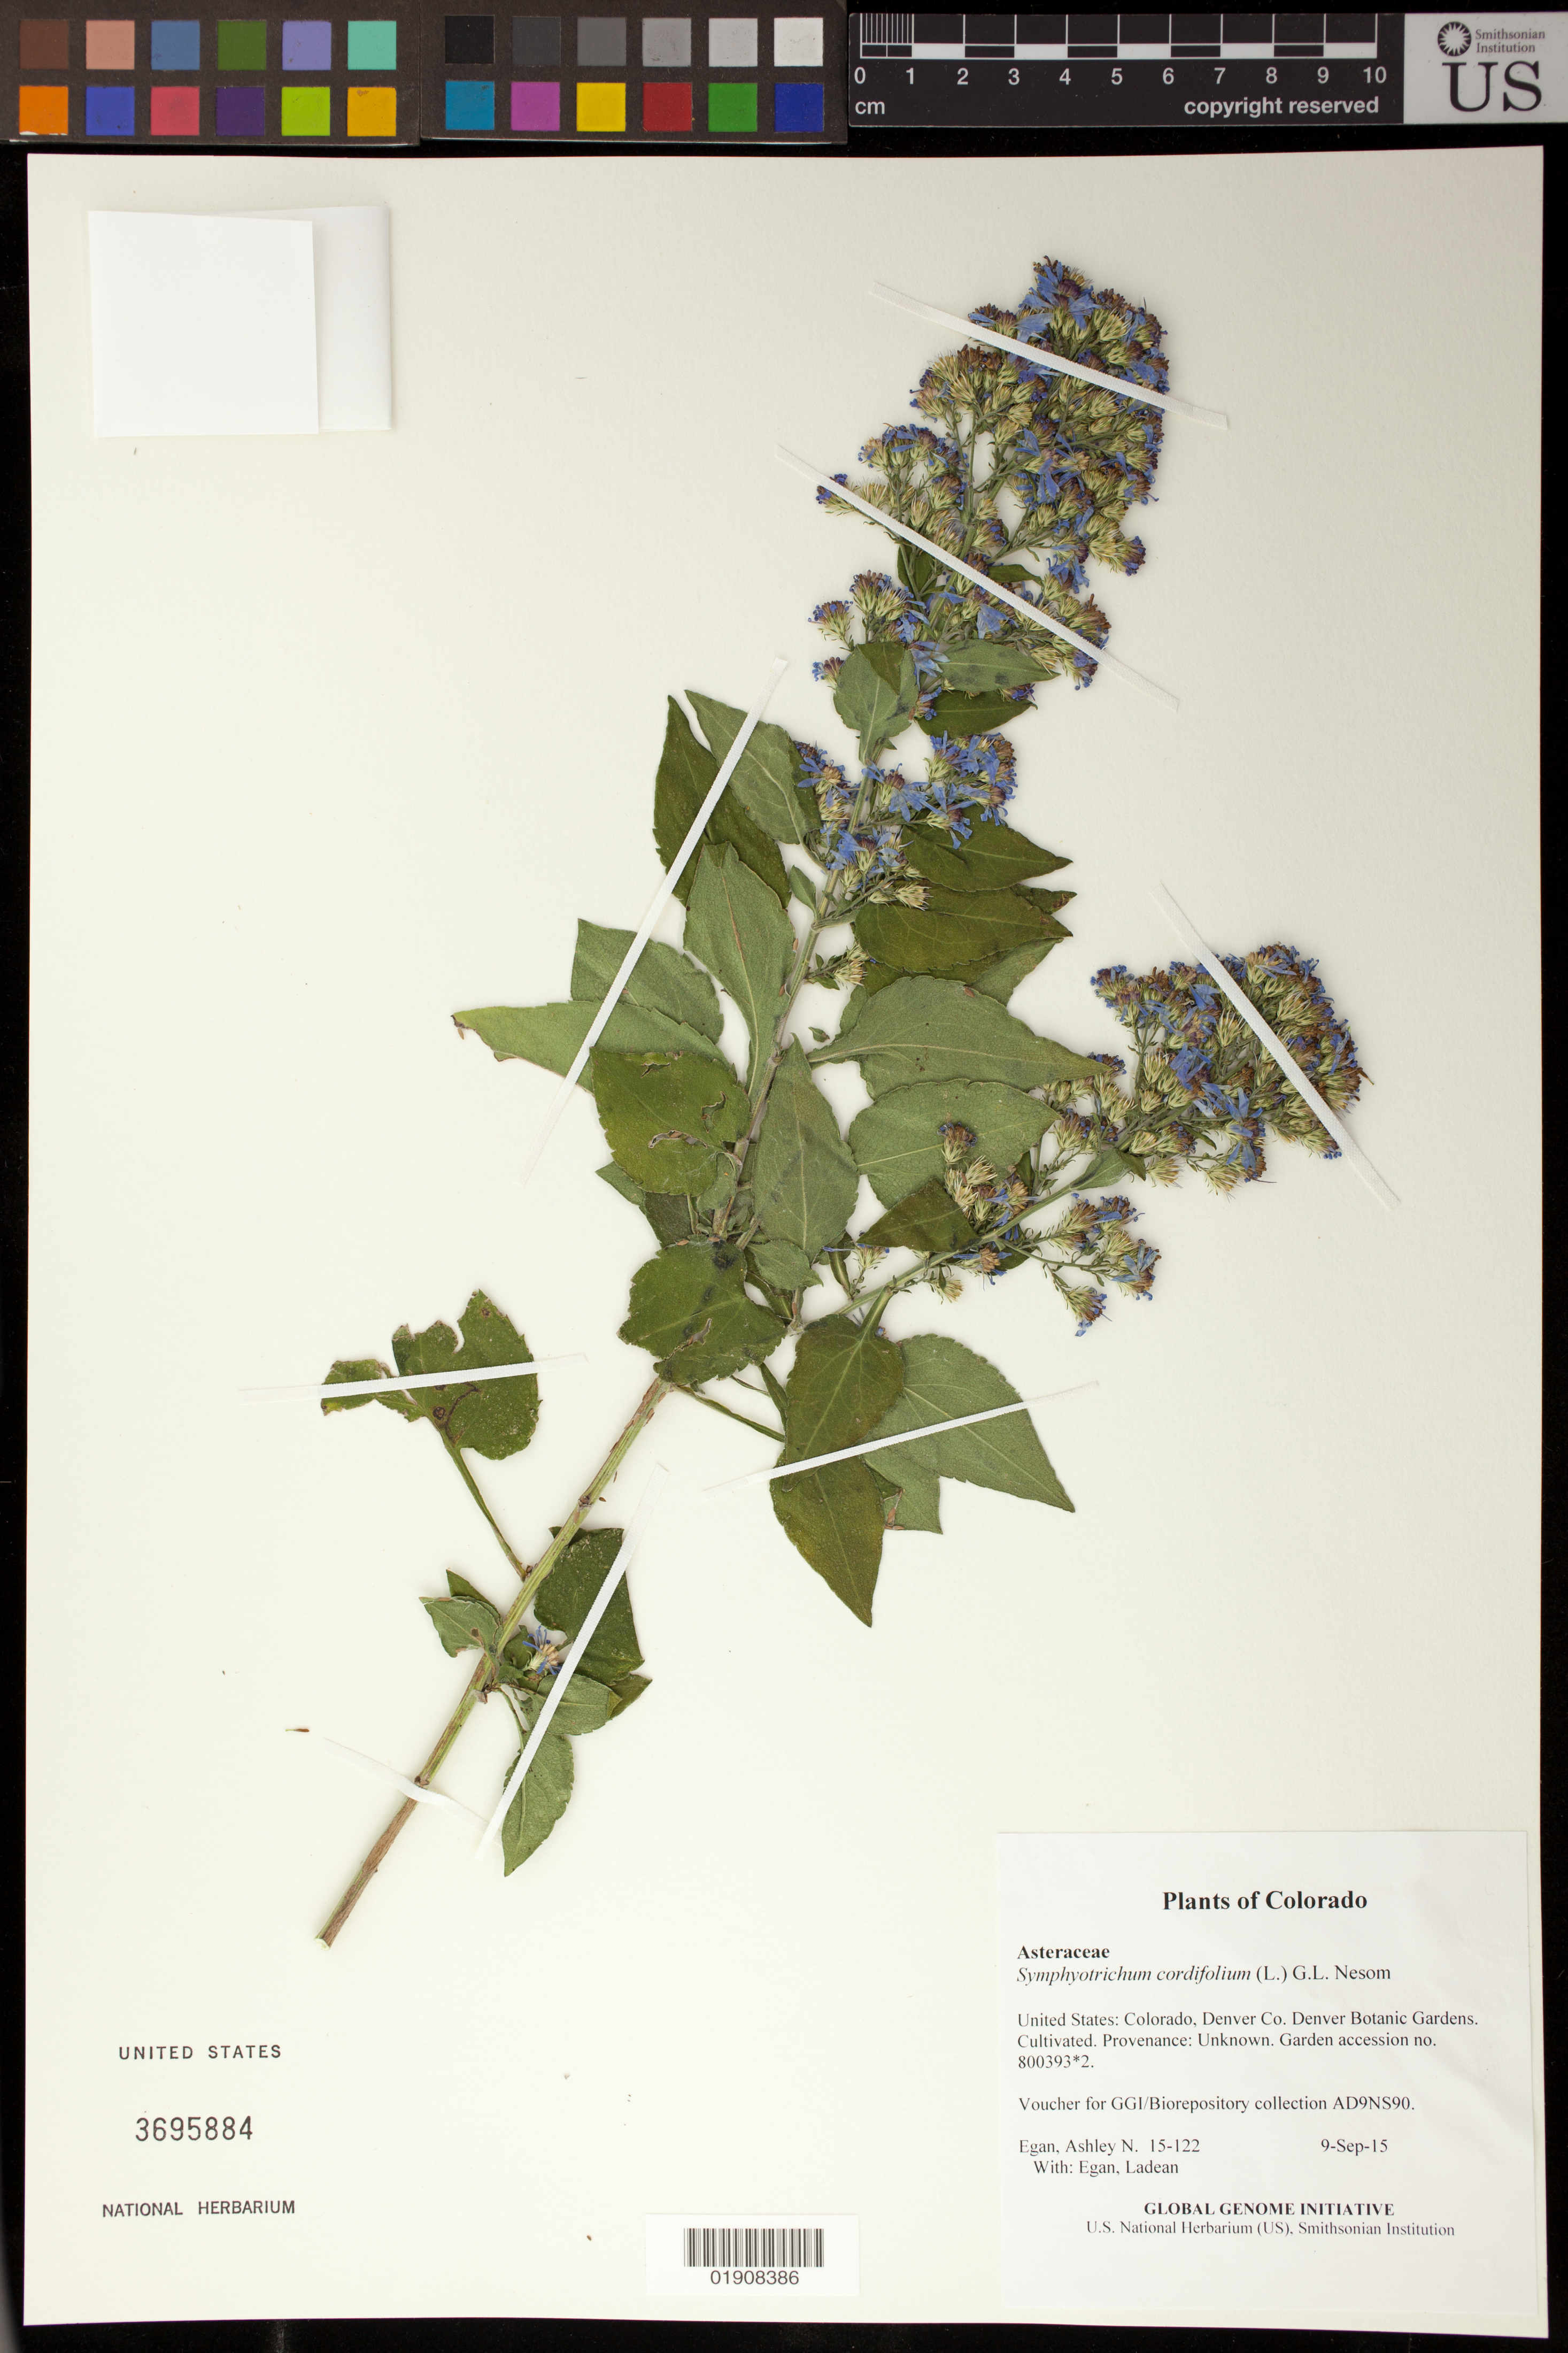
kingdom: Plantae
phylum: Tracheophyta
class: Magnoliopsida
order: Asterales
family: Asteraceae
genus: Symphyotrichum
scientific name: Symphyotrichum cordifolium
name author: (L.) G.L. Nesom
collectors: A. N. Egan & L. Egan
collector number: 15-122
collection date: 2015-09-09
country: United States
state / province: Colorado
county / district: Denver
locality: Denver Botanic Gardens. Cultivated. Provenance: Unknown. Garden accession no. 800393.2.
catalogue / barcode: US 3695884